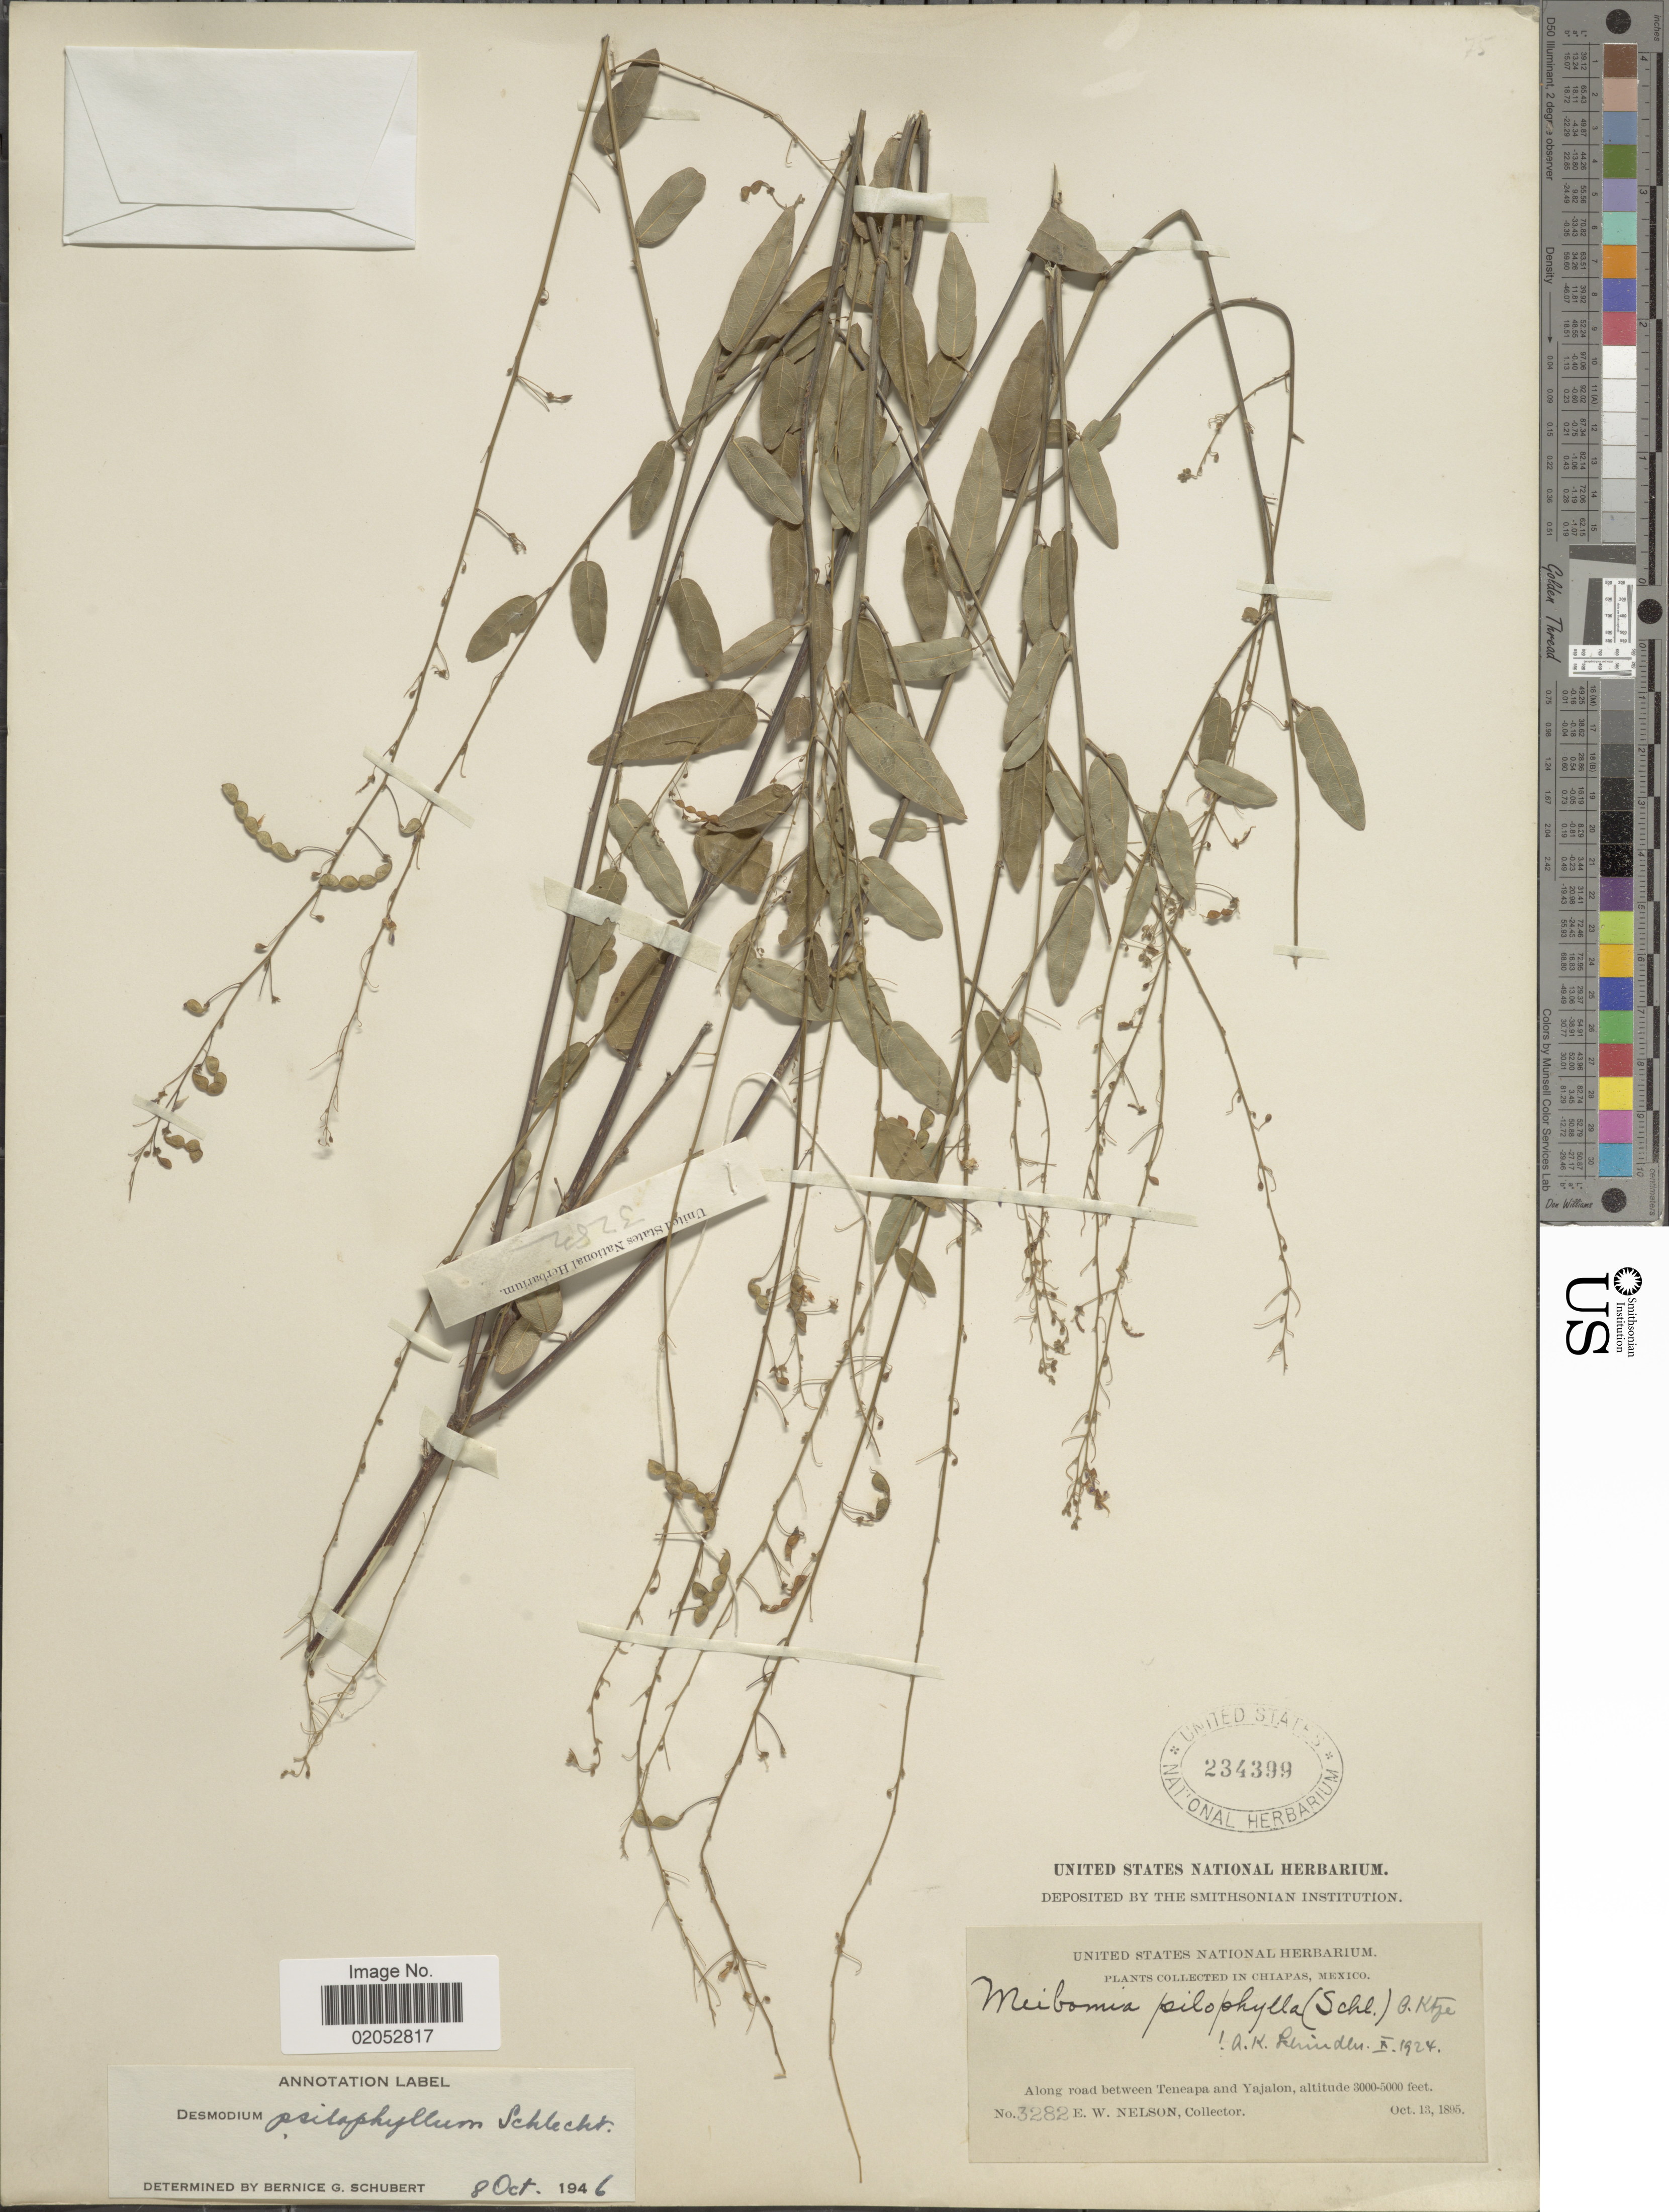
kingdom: Plantae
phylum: Tracheophyta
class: Magnoliopsida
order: Fabales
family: Fabaceae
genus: Desmodium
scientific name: Desmodium psilophyllum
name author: Schltdl.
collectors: E. W. Nelson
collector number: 3282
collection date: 1895-10-13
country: Mexico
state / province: Chiapas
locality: Along road between Teneapa and Yajalon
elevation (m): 914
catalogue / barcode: US 234399